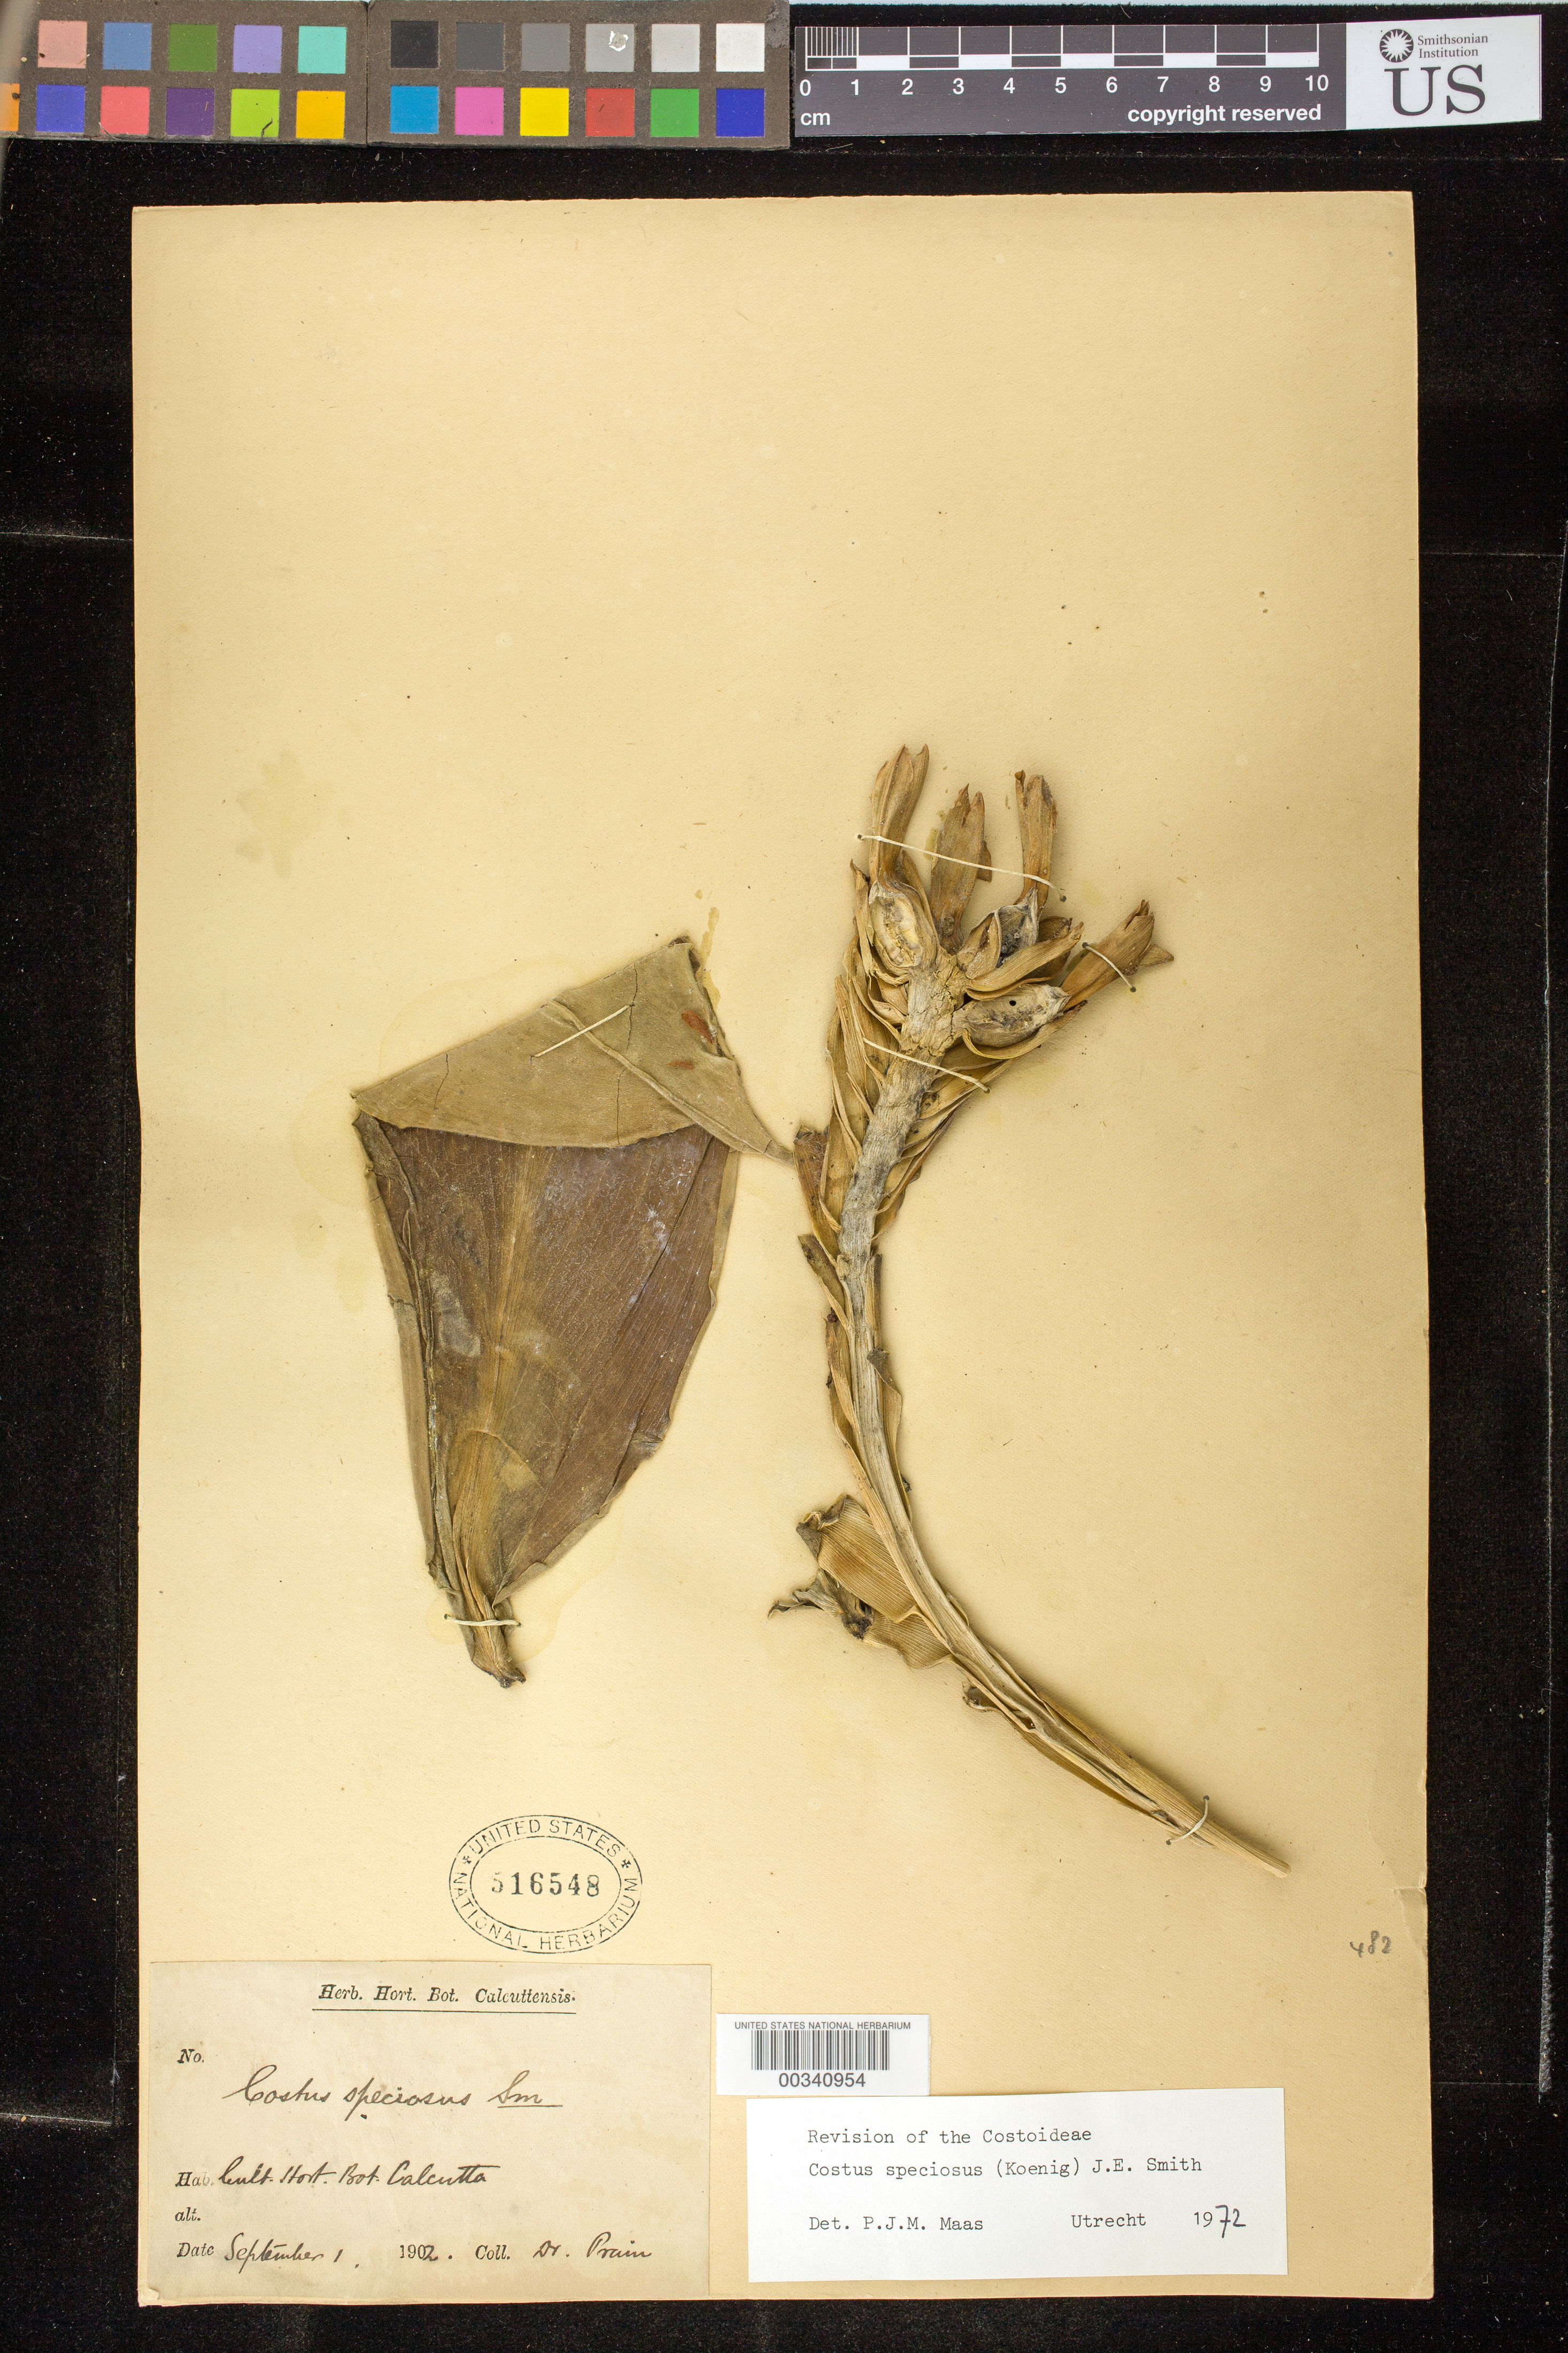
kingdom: Plantae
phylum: Tracheophyta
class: Liliopsida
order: Zingiberales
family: Costaceae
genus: Hellenia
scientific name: Hellenia speciosa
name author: (J. Koenig) S.R. Dutta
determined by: (US) Smithsonian Institution - National Museum of Natural History - Department of Botany (UNITED STATES)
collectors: D. Prain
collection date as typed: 01 Sep 1902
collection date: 1902-09-01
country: India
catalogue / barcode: US 516548